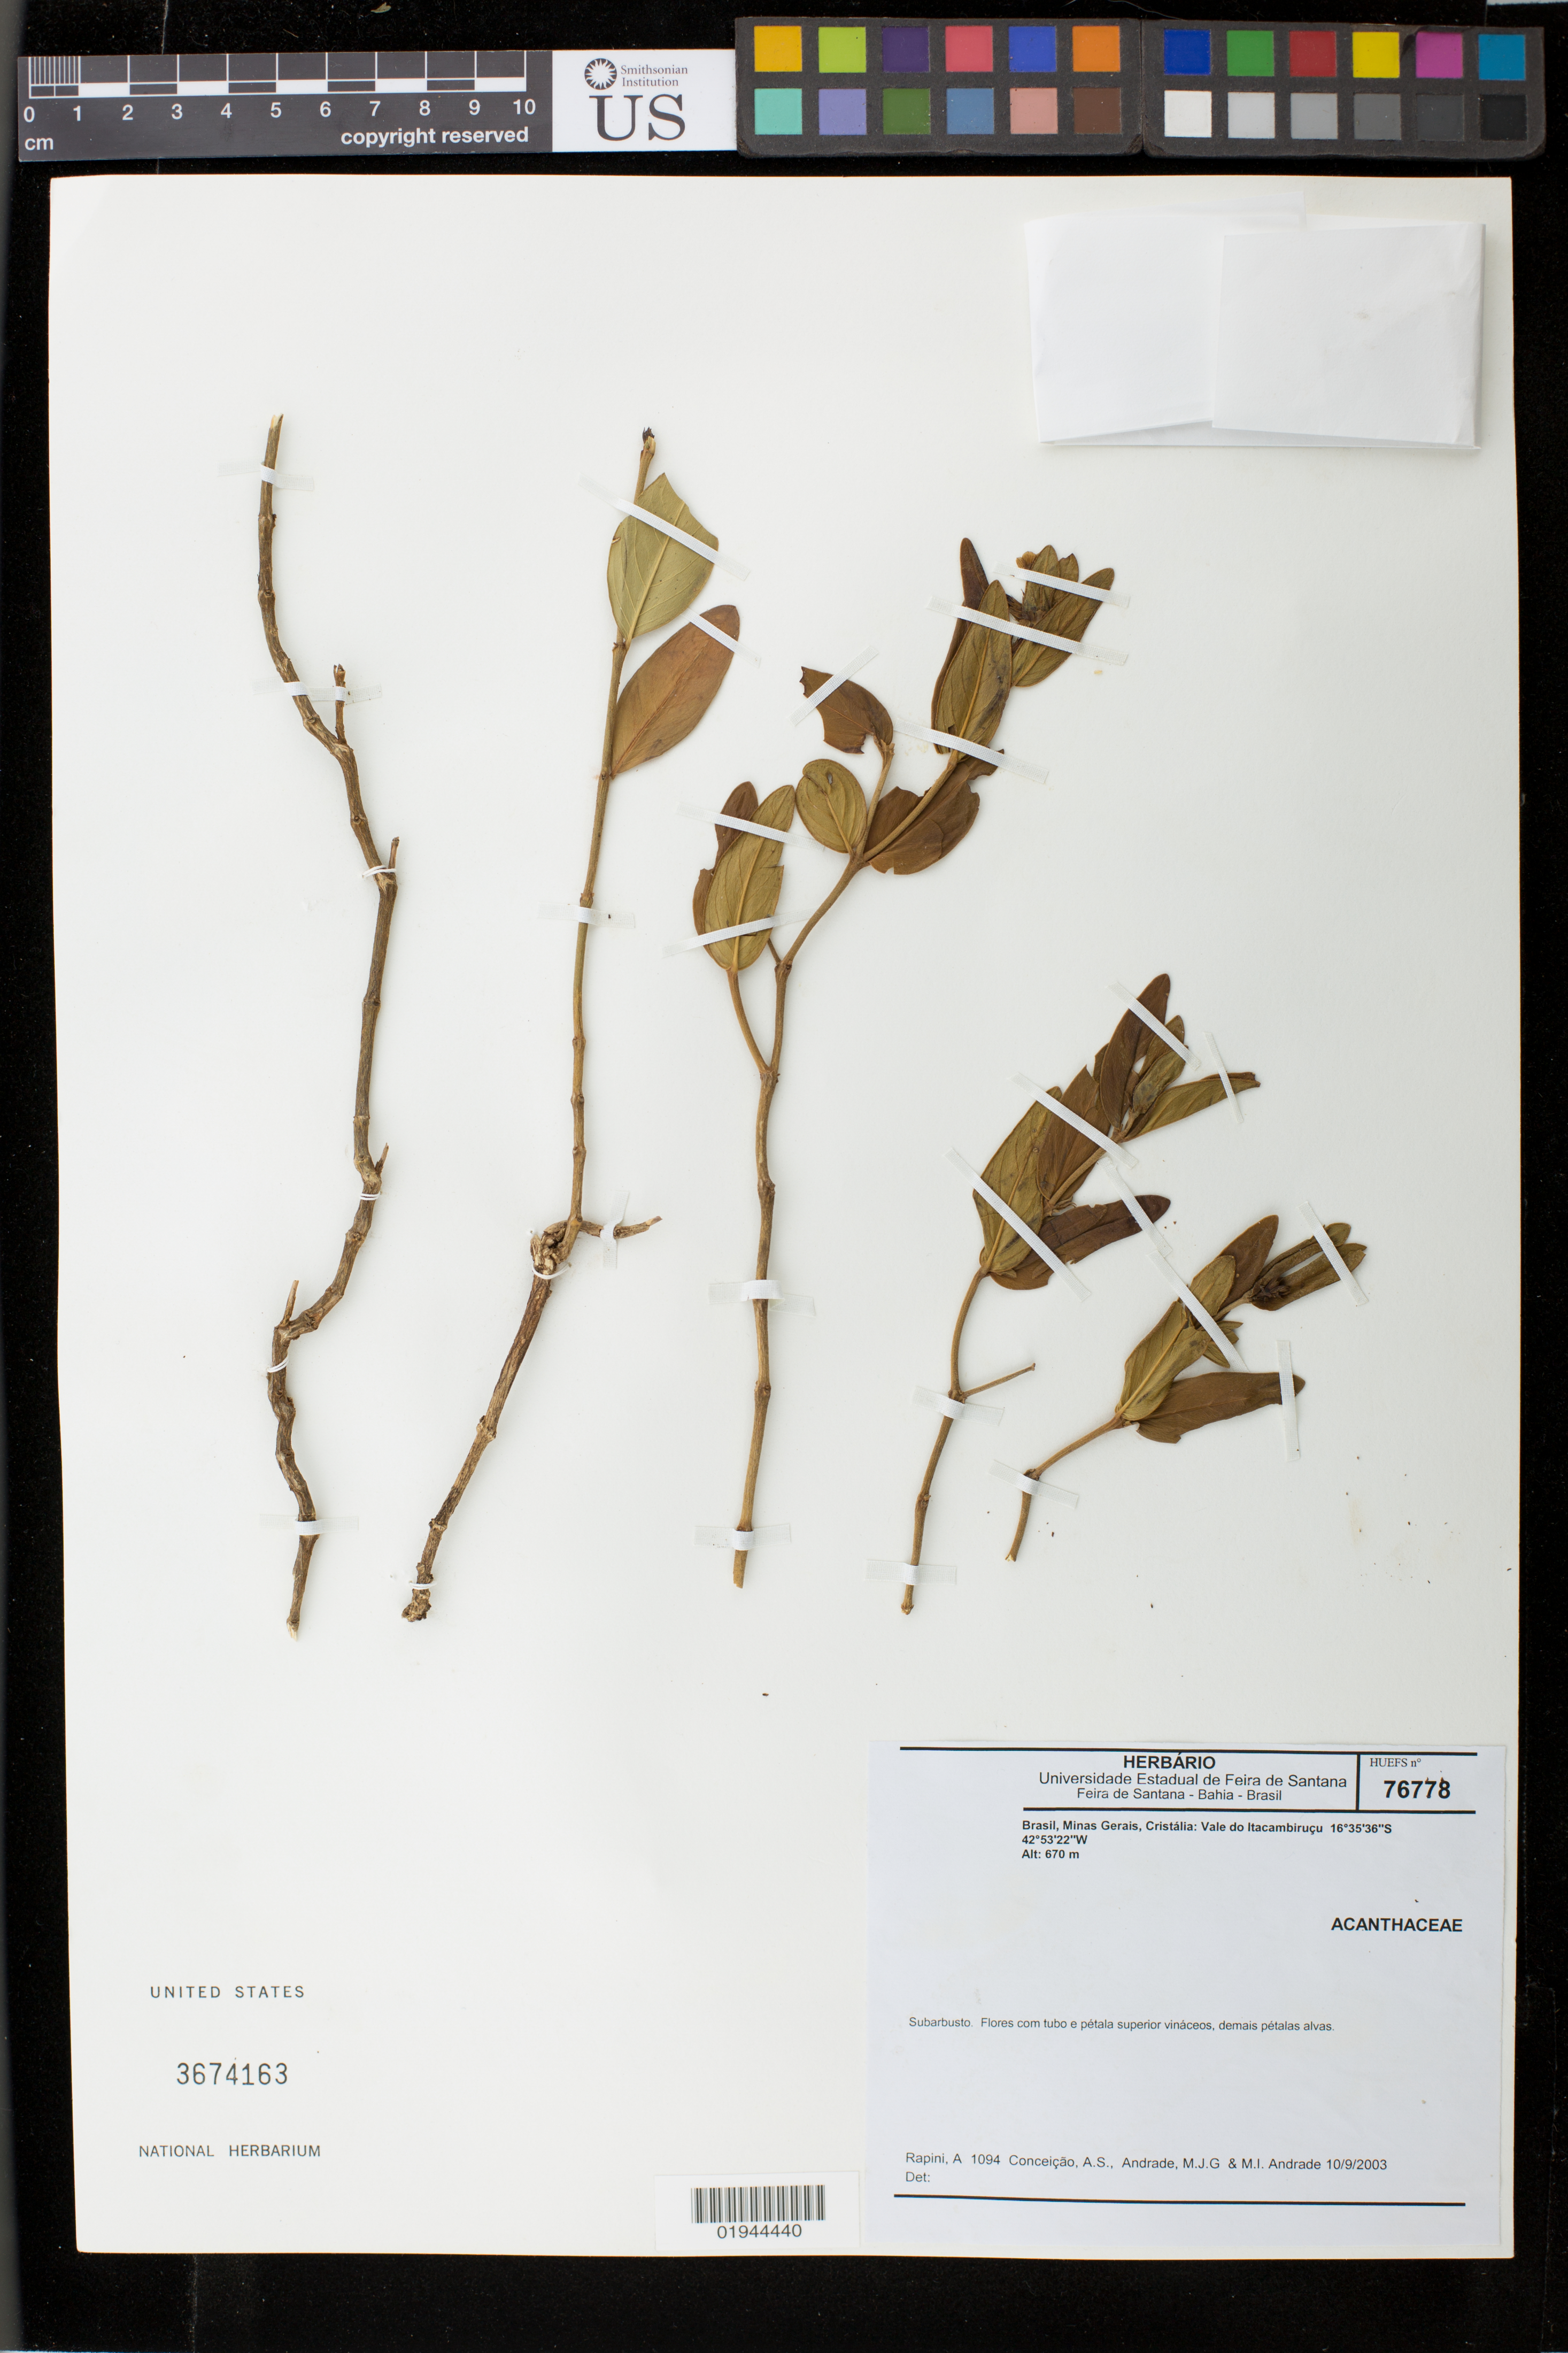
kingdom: Plantae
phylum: Tracheophyta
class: Magnoliopsida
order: Lamiales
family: Acanthaceae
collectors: A. Rapini, A. Conceição, M. Andrade & M. Andrade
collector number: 1094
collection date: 2003-09-10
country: Brazil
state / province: Minas Gerais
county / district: Cristalia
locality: Vale do Itacambirucu.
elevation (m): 670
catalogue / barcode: US 3674163